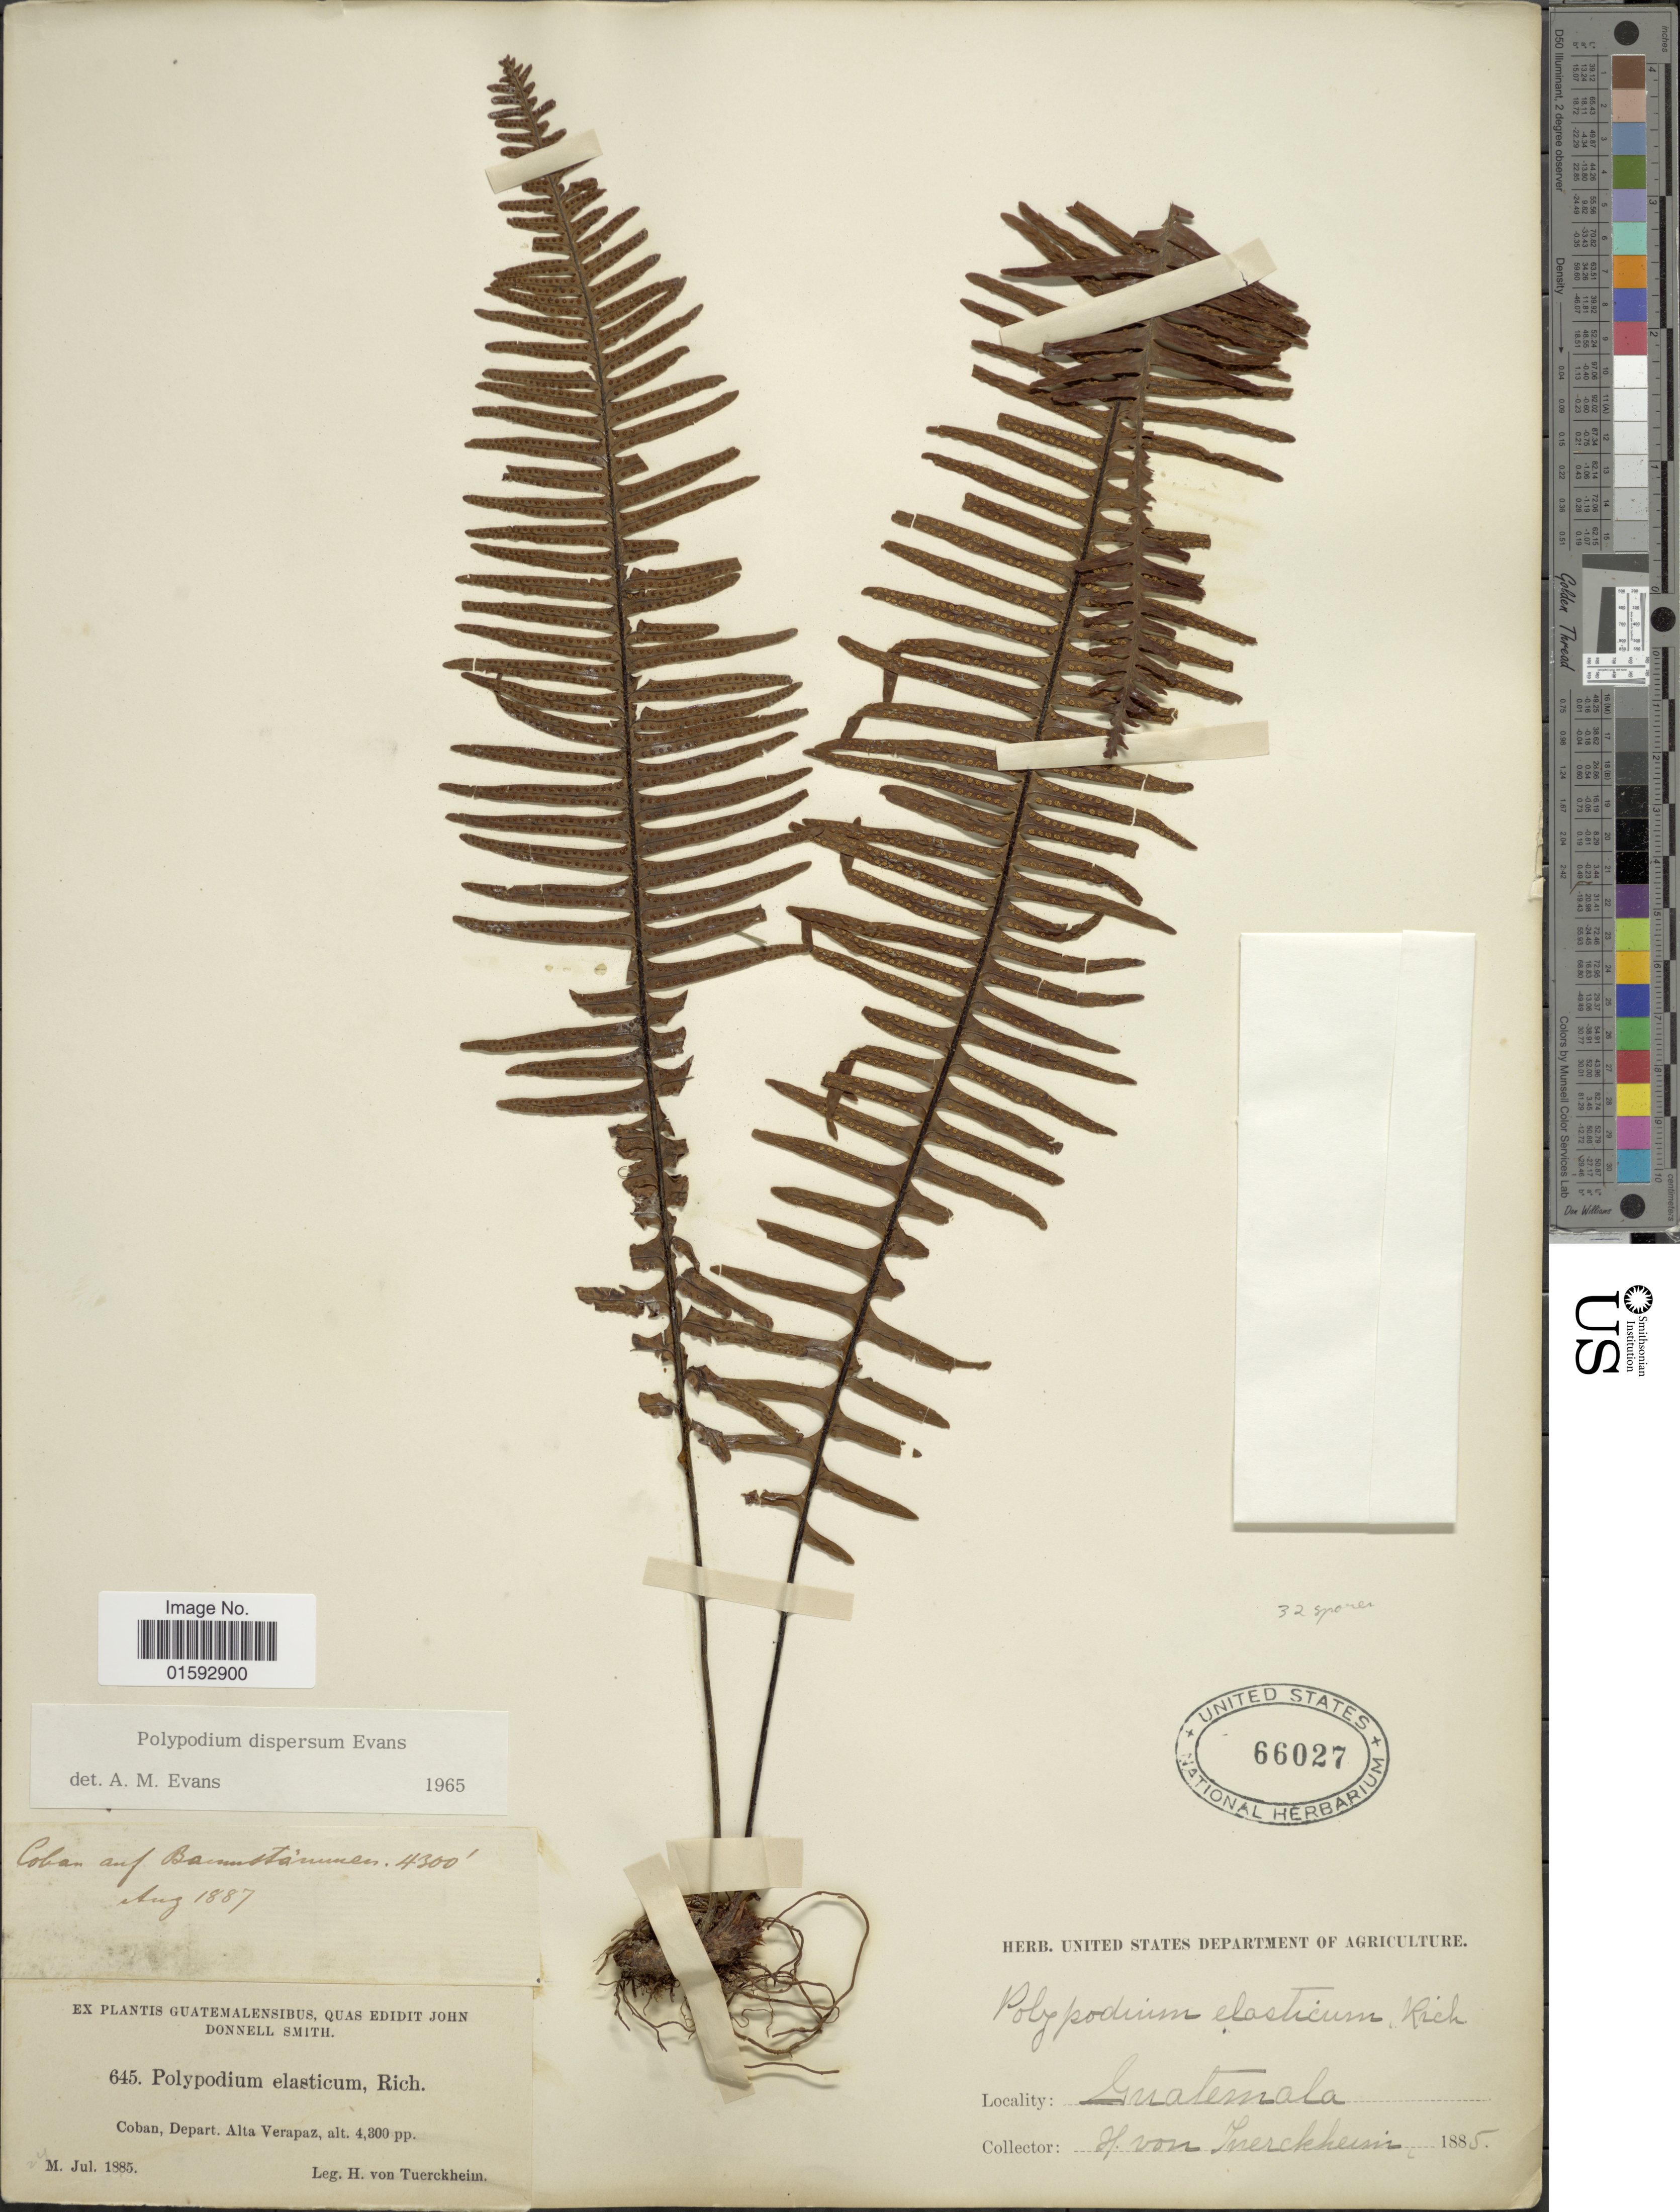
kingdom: Plantae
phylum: Tracheophyta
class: Polypodiopsida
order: Polypodiales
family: Polypodiaceae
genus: Pecluma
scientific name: Pecluma dispersa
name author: (A.M. Evans) M.G. Price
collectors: H. von Türckheim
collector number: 645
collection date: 1885-07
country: Guatemala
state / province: Alta Verapaz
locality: Coban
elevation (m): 1311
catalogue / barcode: US 66027